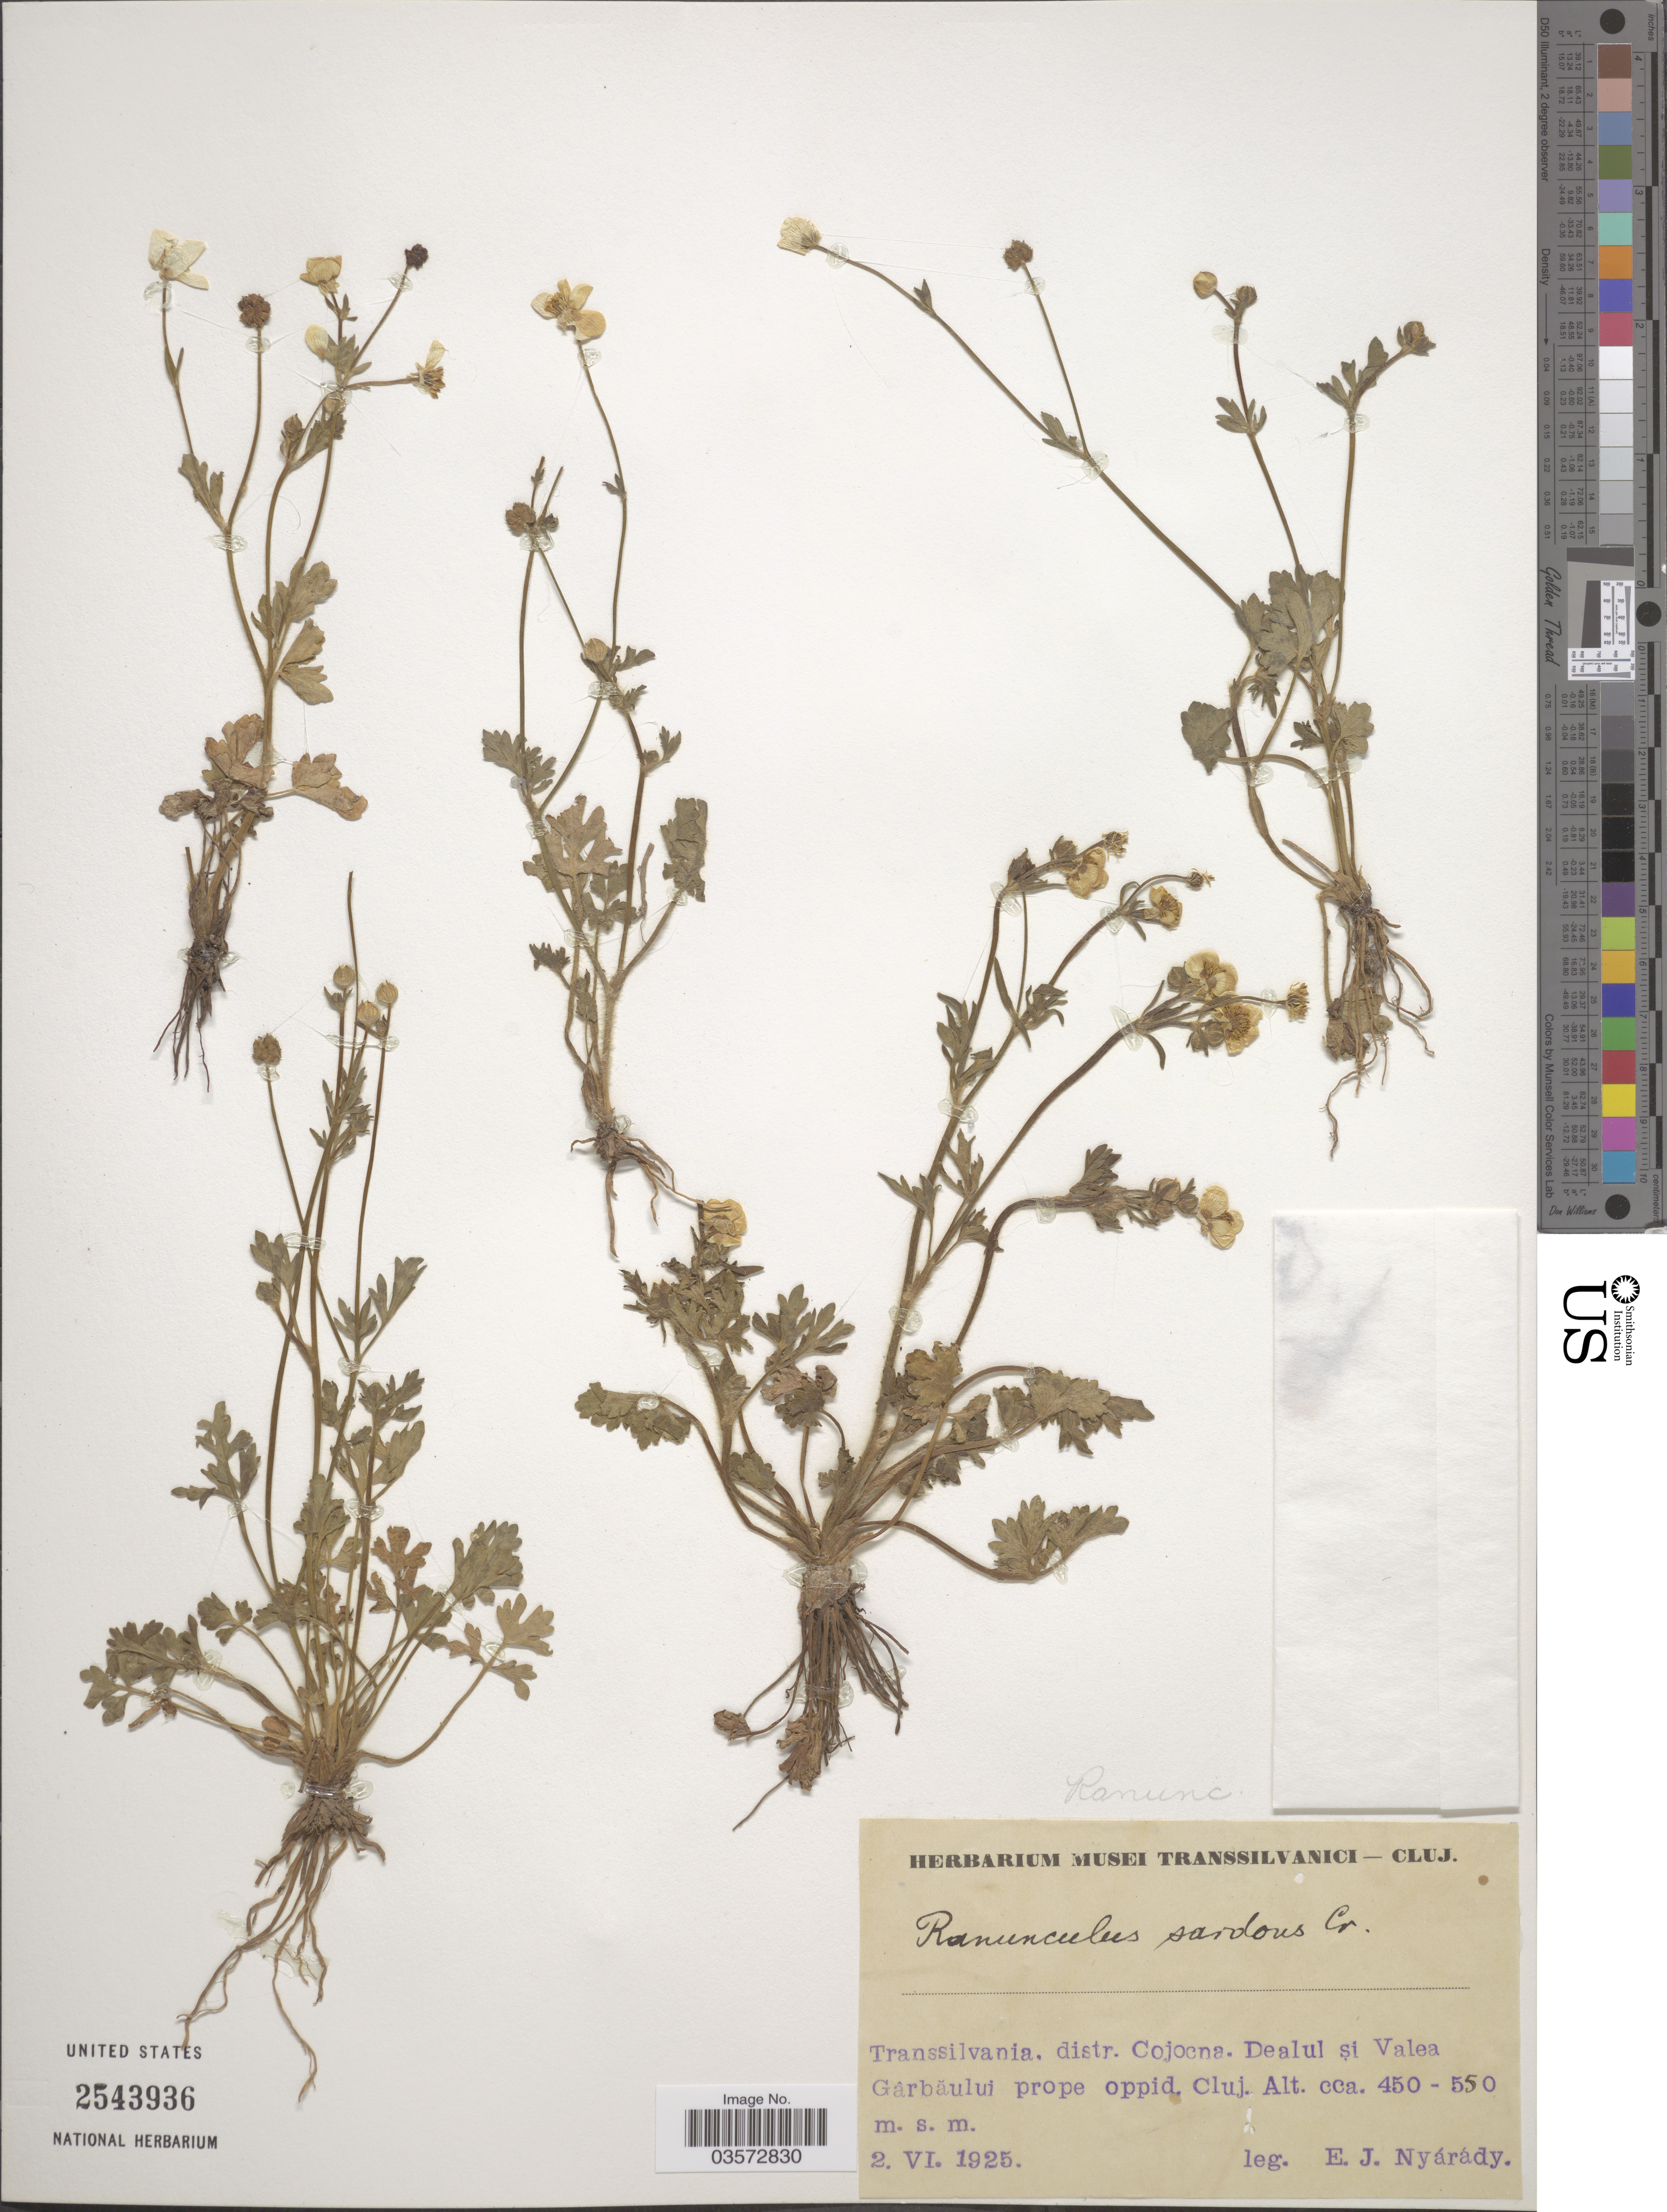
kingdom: Plantae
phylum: Tracheophyta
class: Magnoliopsida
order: Ranunculales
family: Ranunculaceae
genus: Ranunculus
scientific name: Ranunculus sardous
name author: Crantz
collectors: E. Nyárády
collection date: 1925-06-02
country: Romania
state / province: Cluj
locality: Transsilvania, distr. Cojocna. Dealul si Valea Gârbăului prope oppid. Cluj.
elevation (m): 450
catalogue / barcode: US 2543936